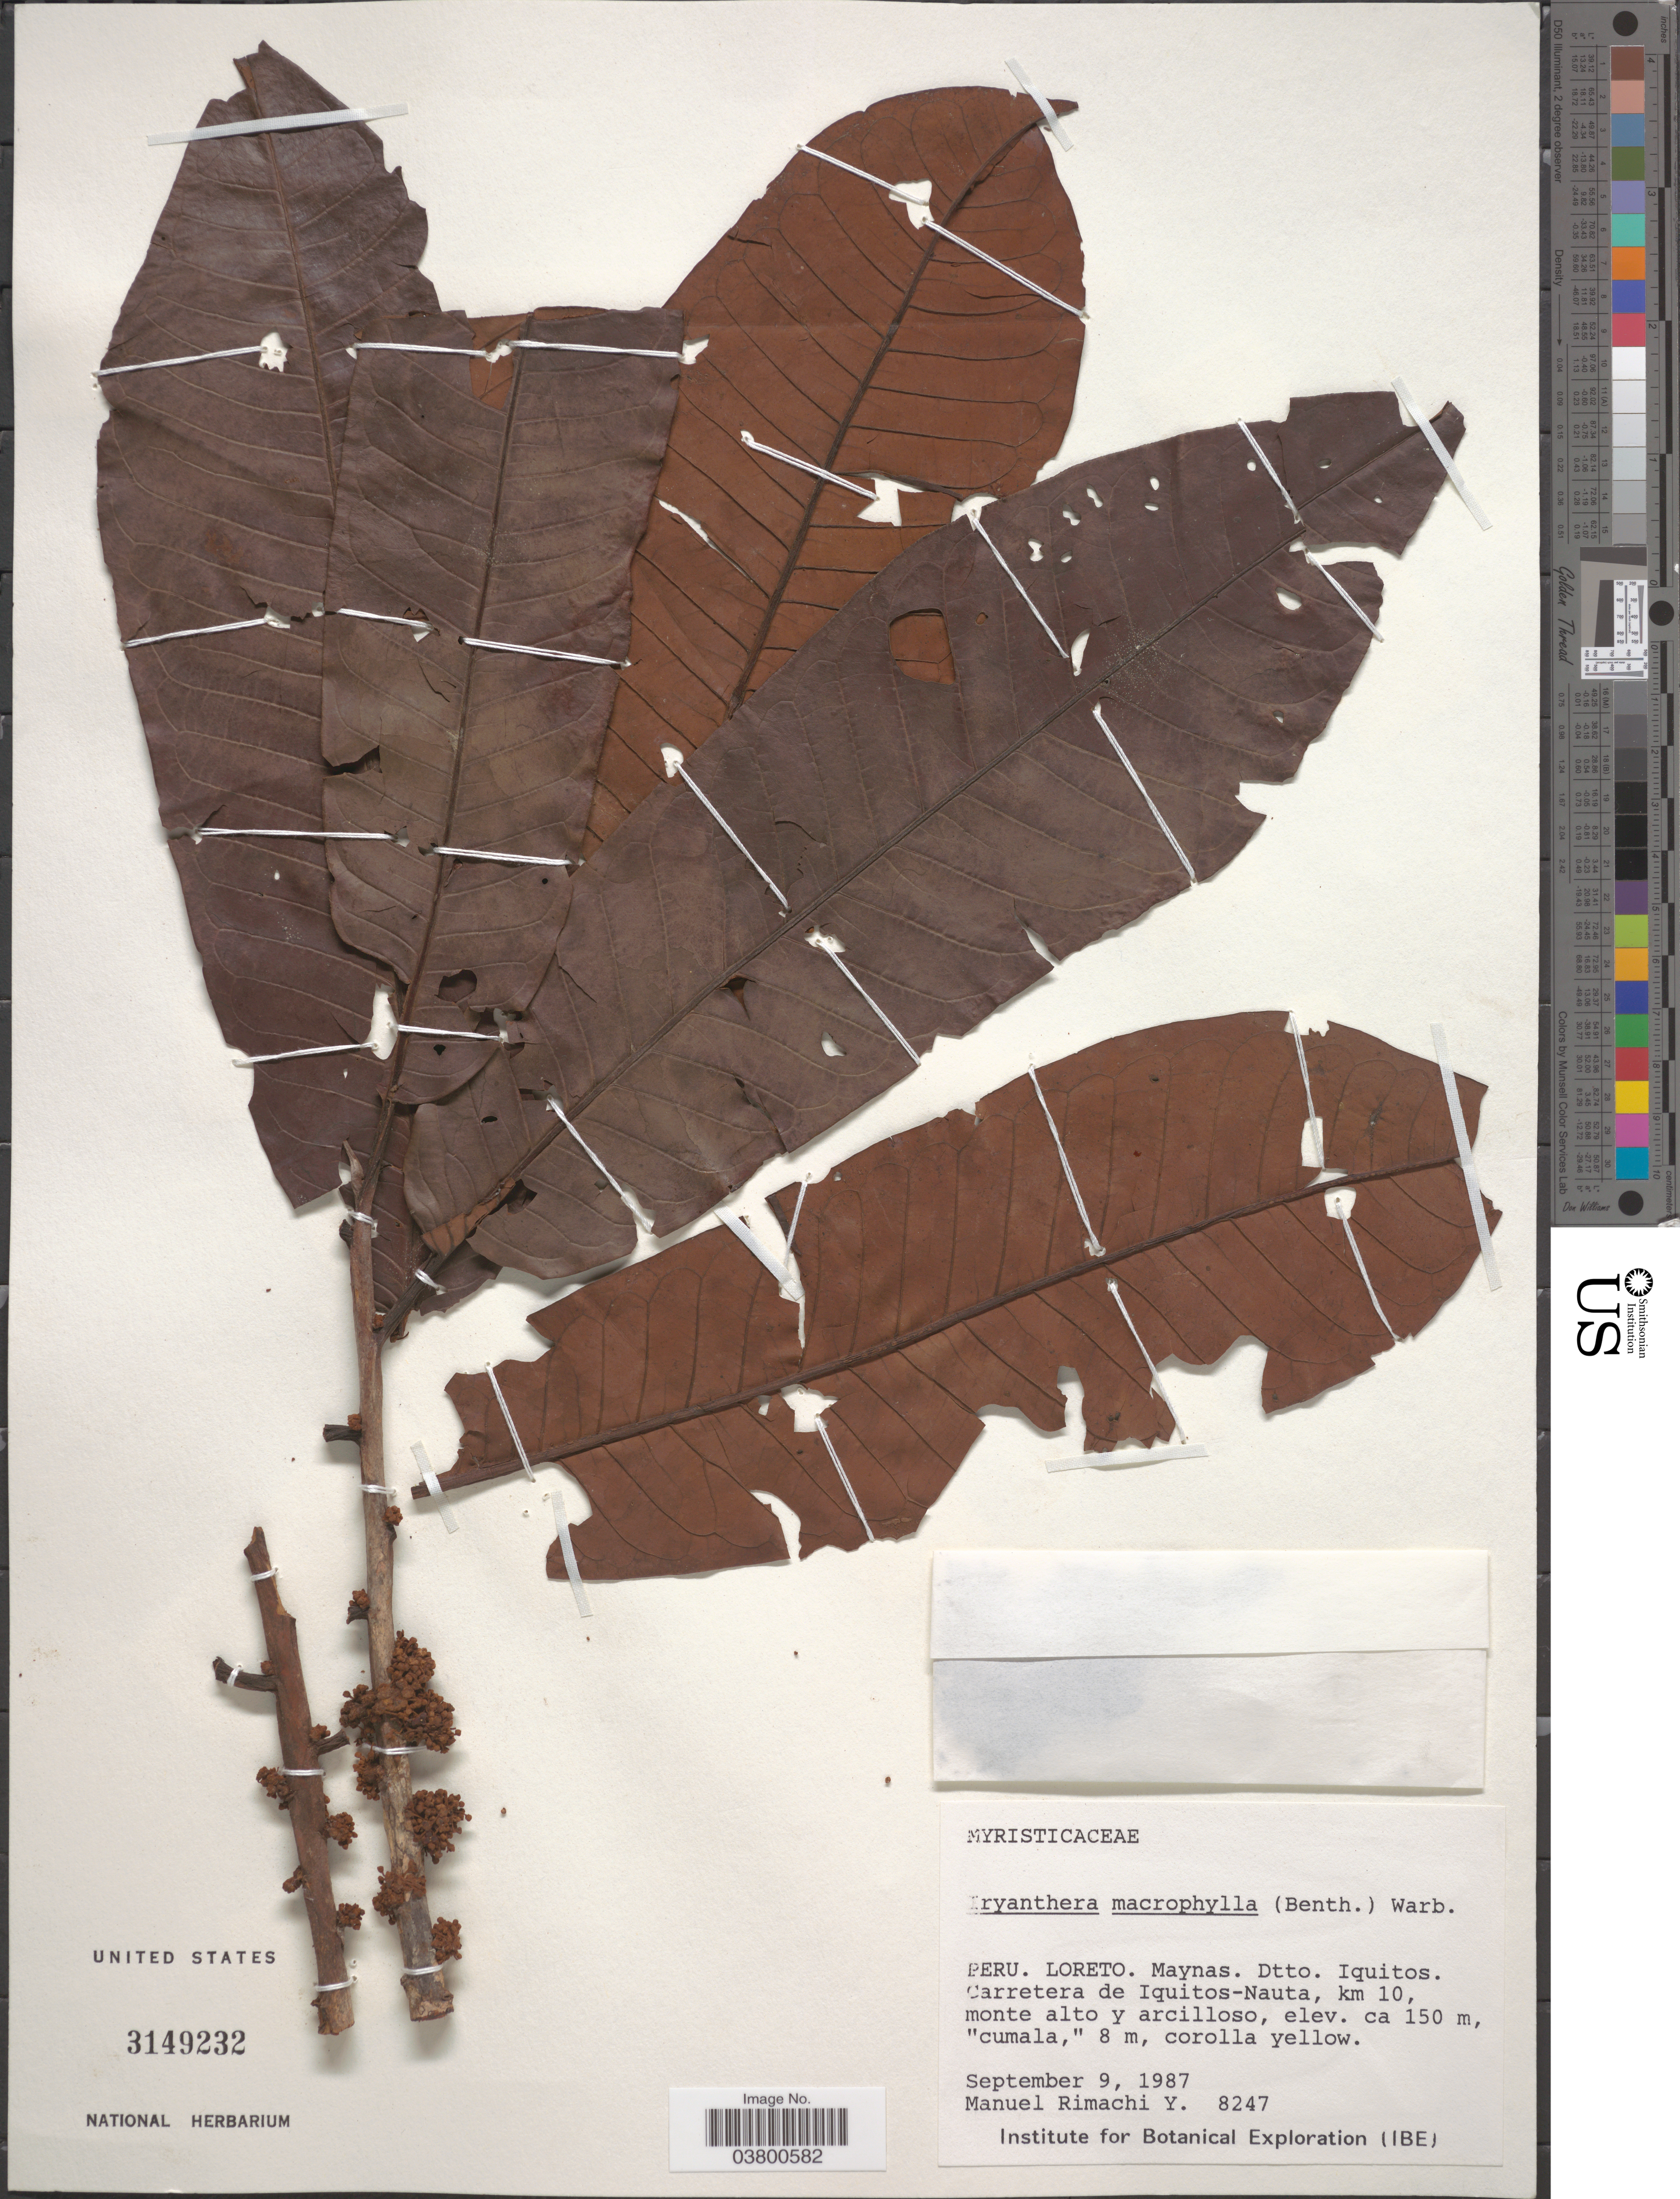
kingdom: Plantae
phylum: Tracheophyta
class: Magnoliopsida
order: Magnoliales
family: Myristicaceae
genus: Iryanthera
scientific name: Iryanthera macrophylla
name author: (Benth.) Warb.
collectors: M. Rimachi Y.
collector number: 8247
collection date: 1987-09-09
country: Peru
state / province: Loreto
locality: Maynas. Dtto. Iquitos. Carretera de Iquitos-Nauta, km 10, monte alto y arcilloso.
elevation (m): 150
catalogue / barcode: US 3149232